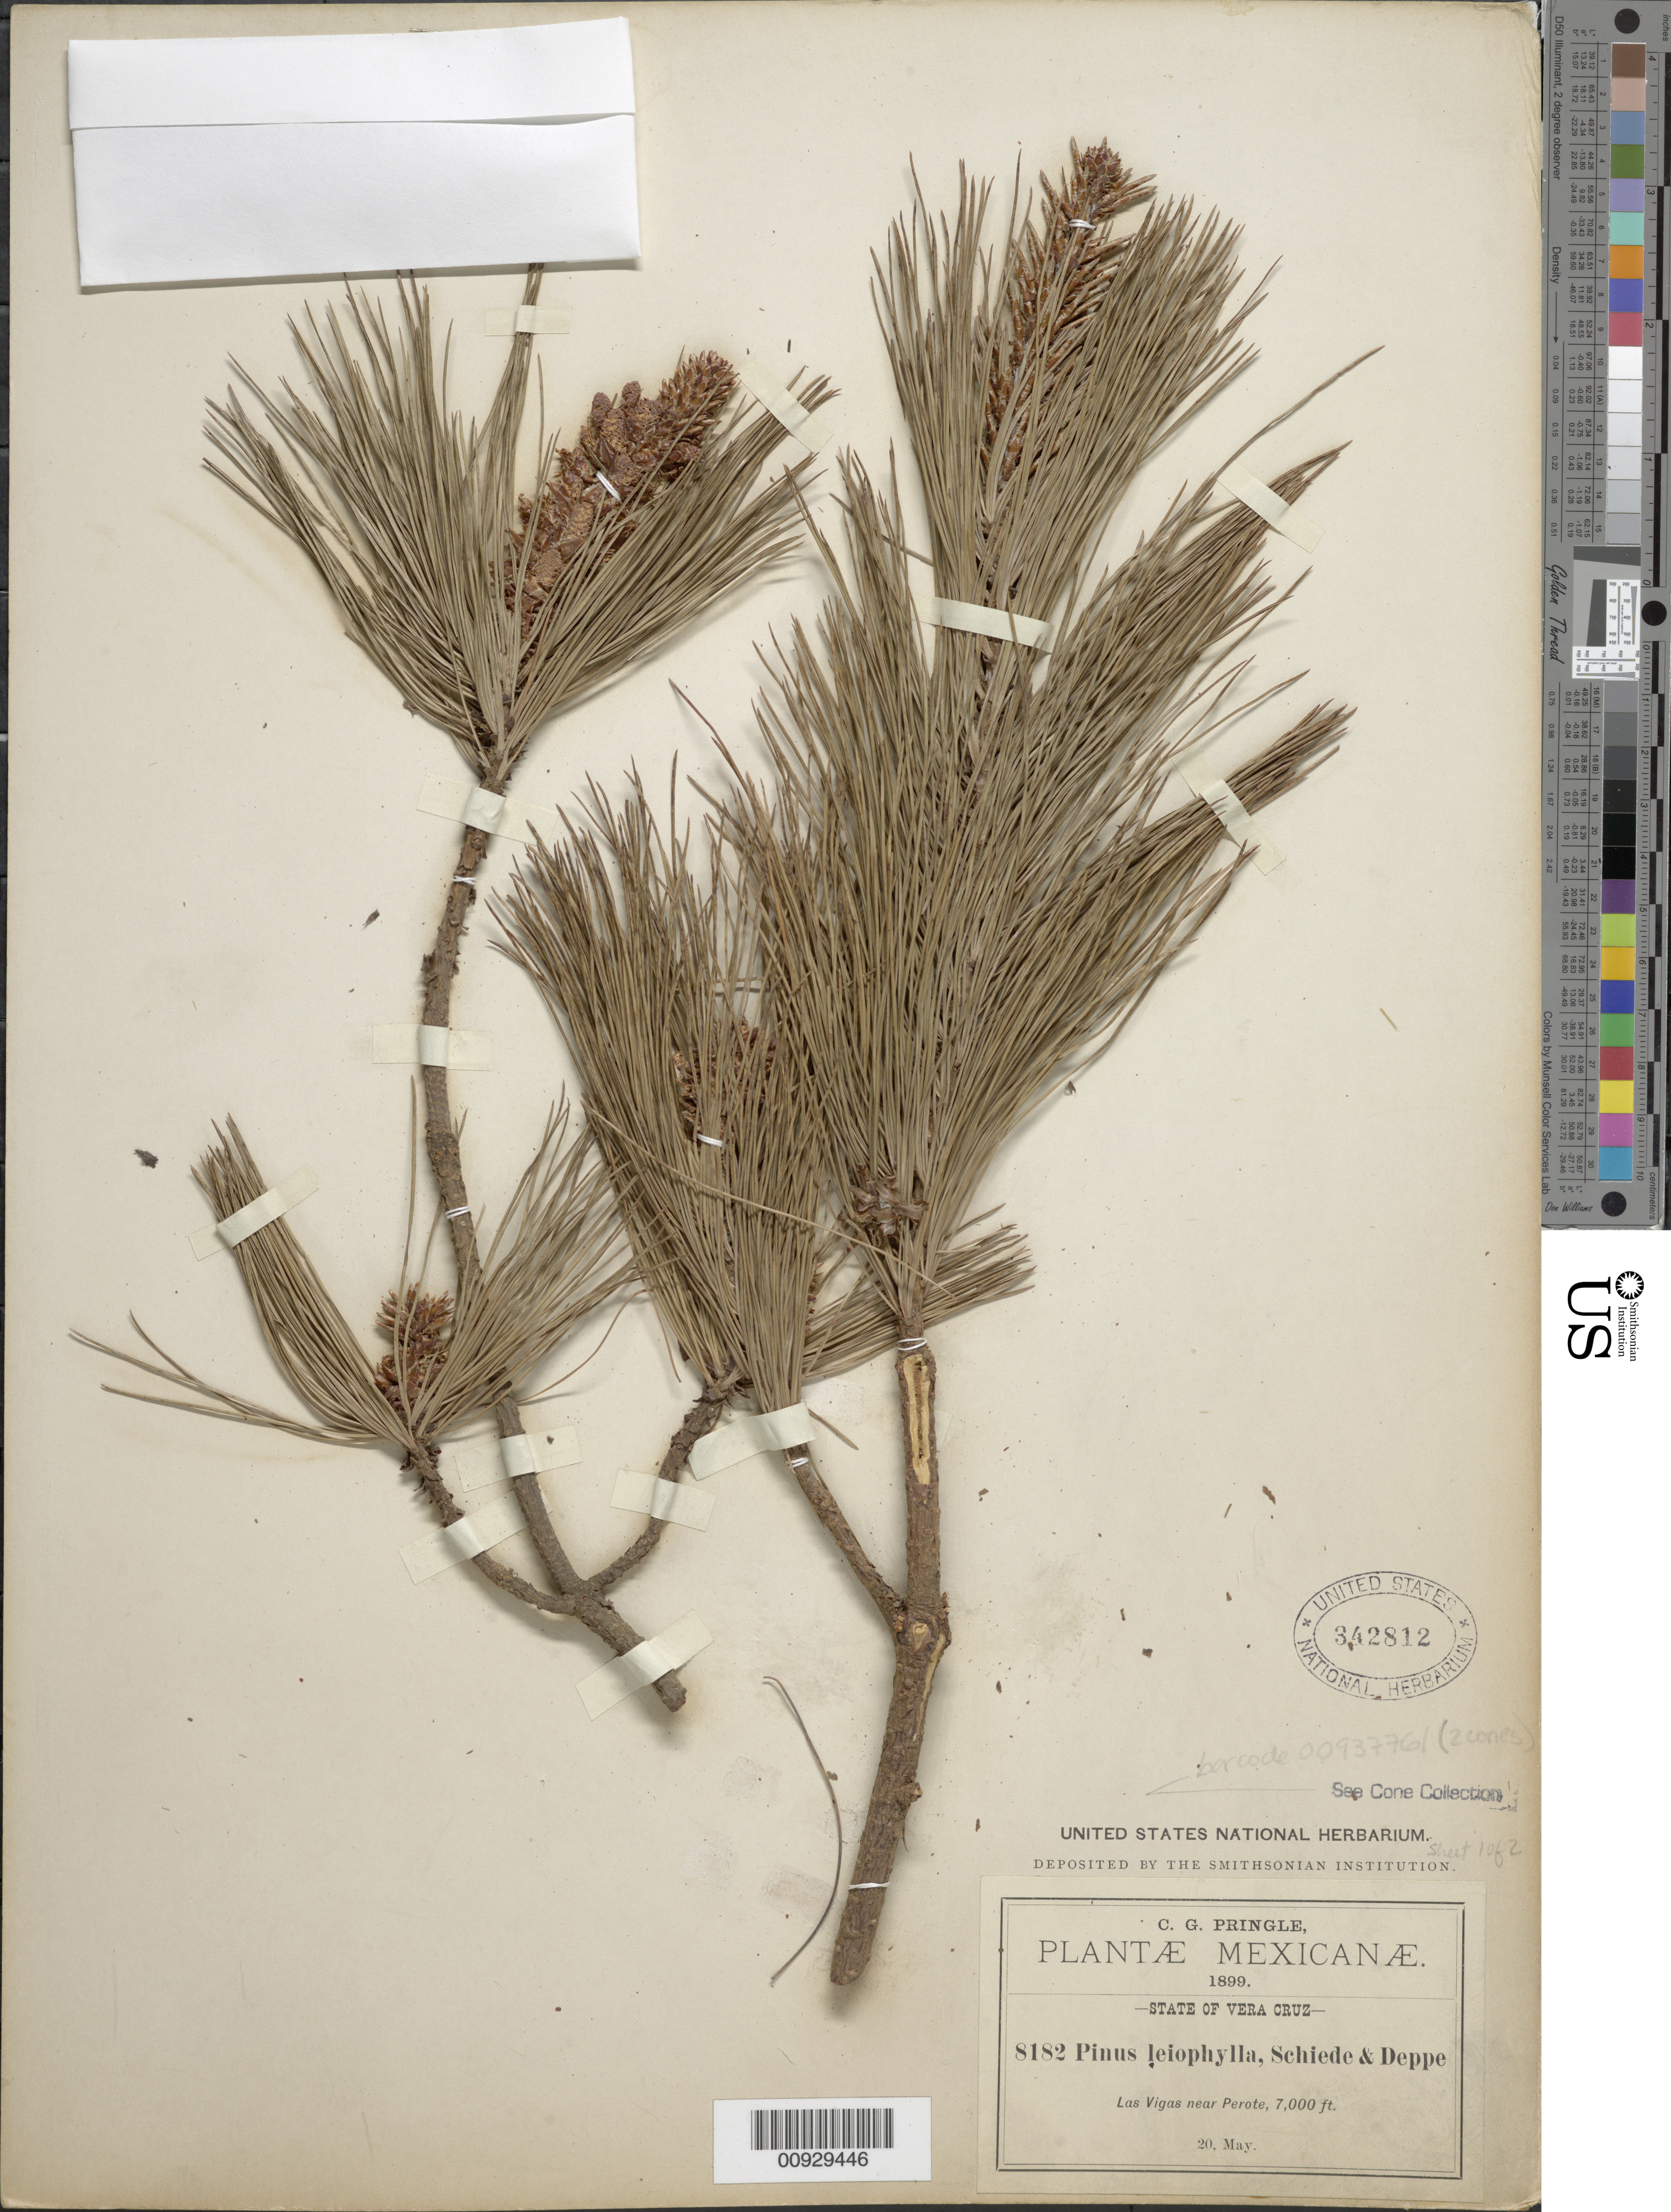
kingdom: Plantae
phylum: Tracheophyta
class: Pinopsida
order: Pinales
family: Pinaceae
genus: Pinus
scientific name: Pinus leiophylla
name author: Schiede ex Schltdl. & Cham.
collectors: C. G. Pringle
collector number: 8182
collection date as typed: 20 May 1899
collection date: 1899-05-20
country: Mexico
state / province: Veracruz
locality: Las Vigas near Perote.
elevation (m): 2134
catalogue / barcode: US 342812